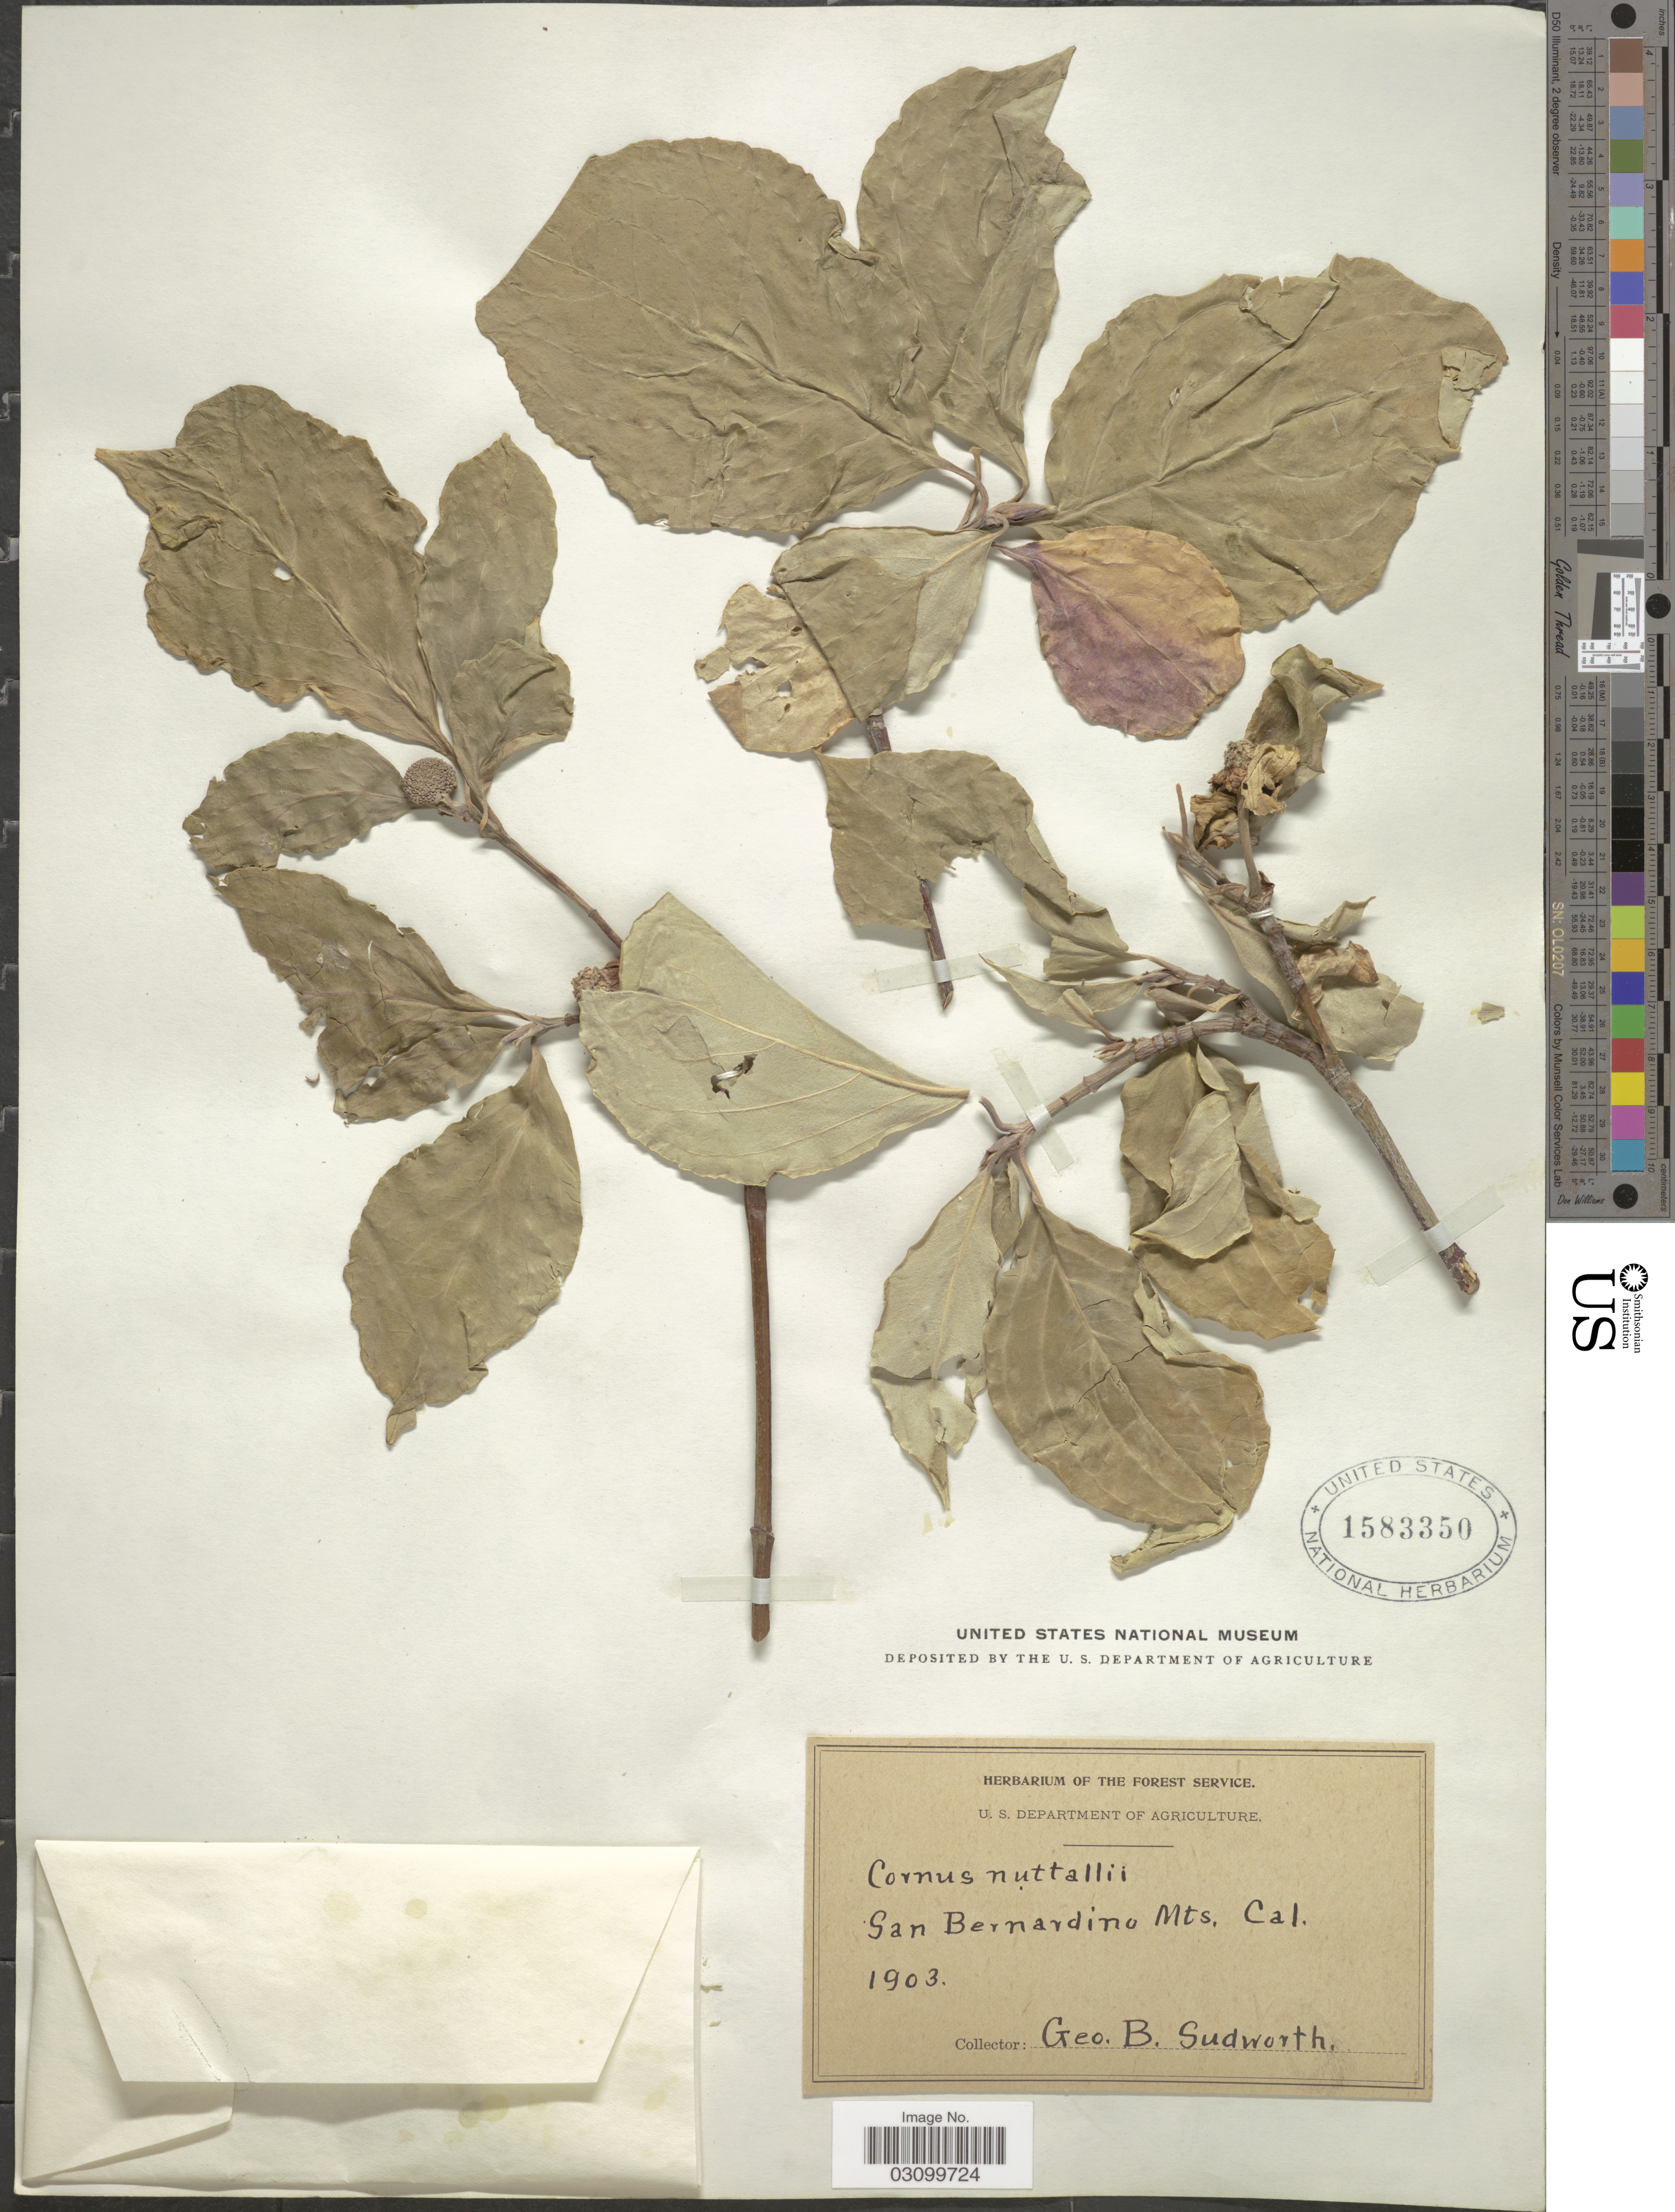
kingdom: Plantae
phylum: Tracheophyta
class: Magnoliopsida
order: Cornales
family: Cornaceae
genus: Cornus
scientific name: Cornus nuttallii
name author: Audubon ex Torr. & A. Gray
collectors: G. B. Sudworth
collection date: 1903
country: United States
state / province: California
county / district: San Bernardino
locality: San Bernardino Mts.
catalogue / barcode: US 1583350